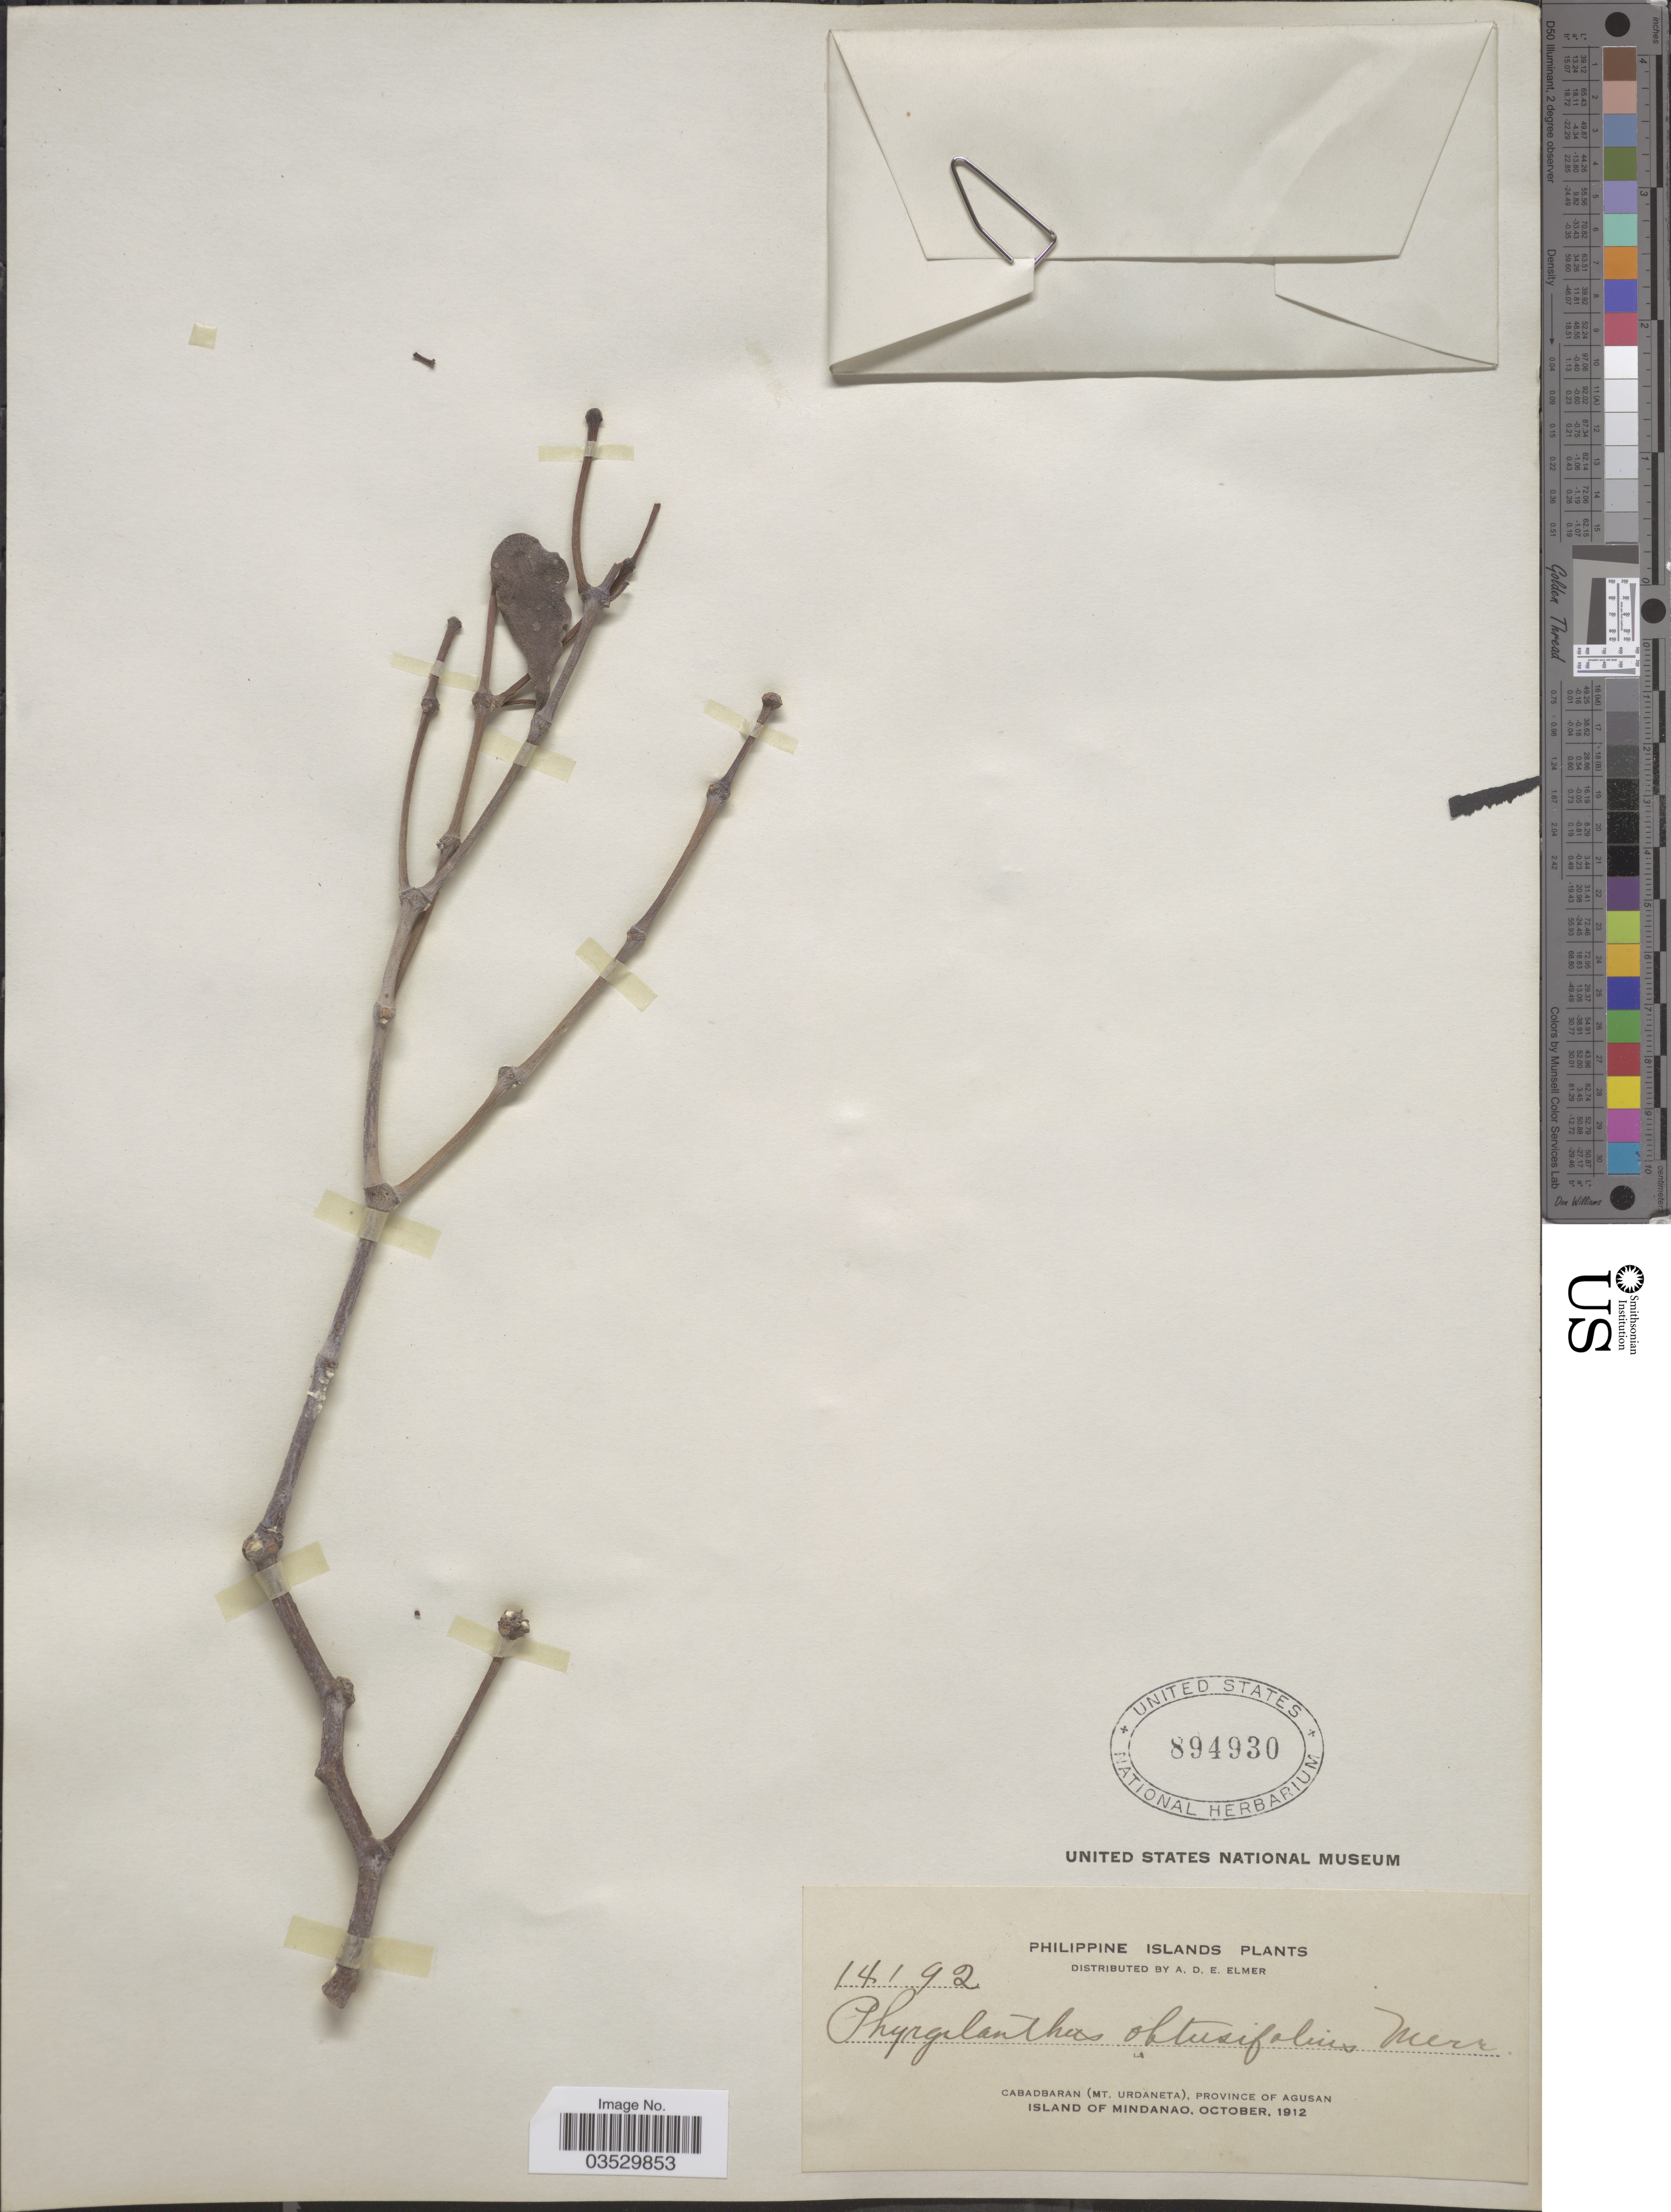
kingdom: Plantae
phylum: Tracheophyta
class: Magnoliopsida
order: Santalales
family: Loranthaceae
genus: Cecarria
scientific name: Cecarria obtusifolia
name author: (Merr.) Barlow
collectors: A. D. E. Elmer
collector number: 14192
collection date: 1912-10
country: Philippines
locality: Cabadbaran (Mt. Urdaneta), Province of Agusan. Island of Mindanao.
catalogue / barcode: US 894930